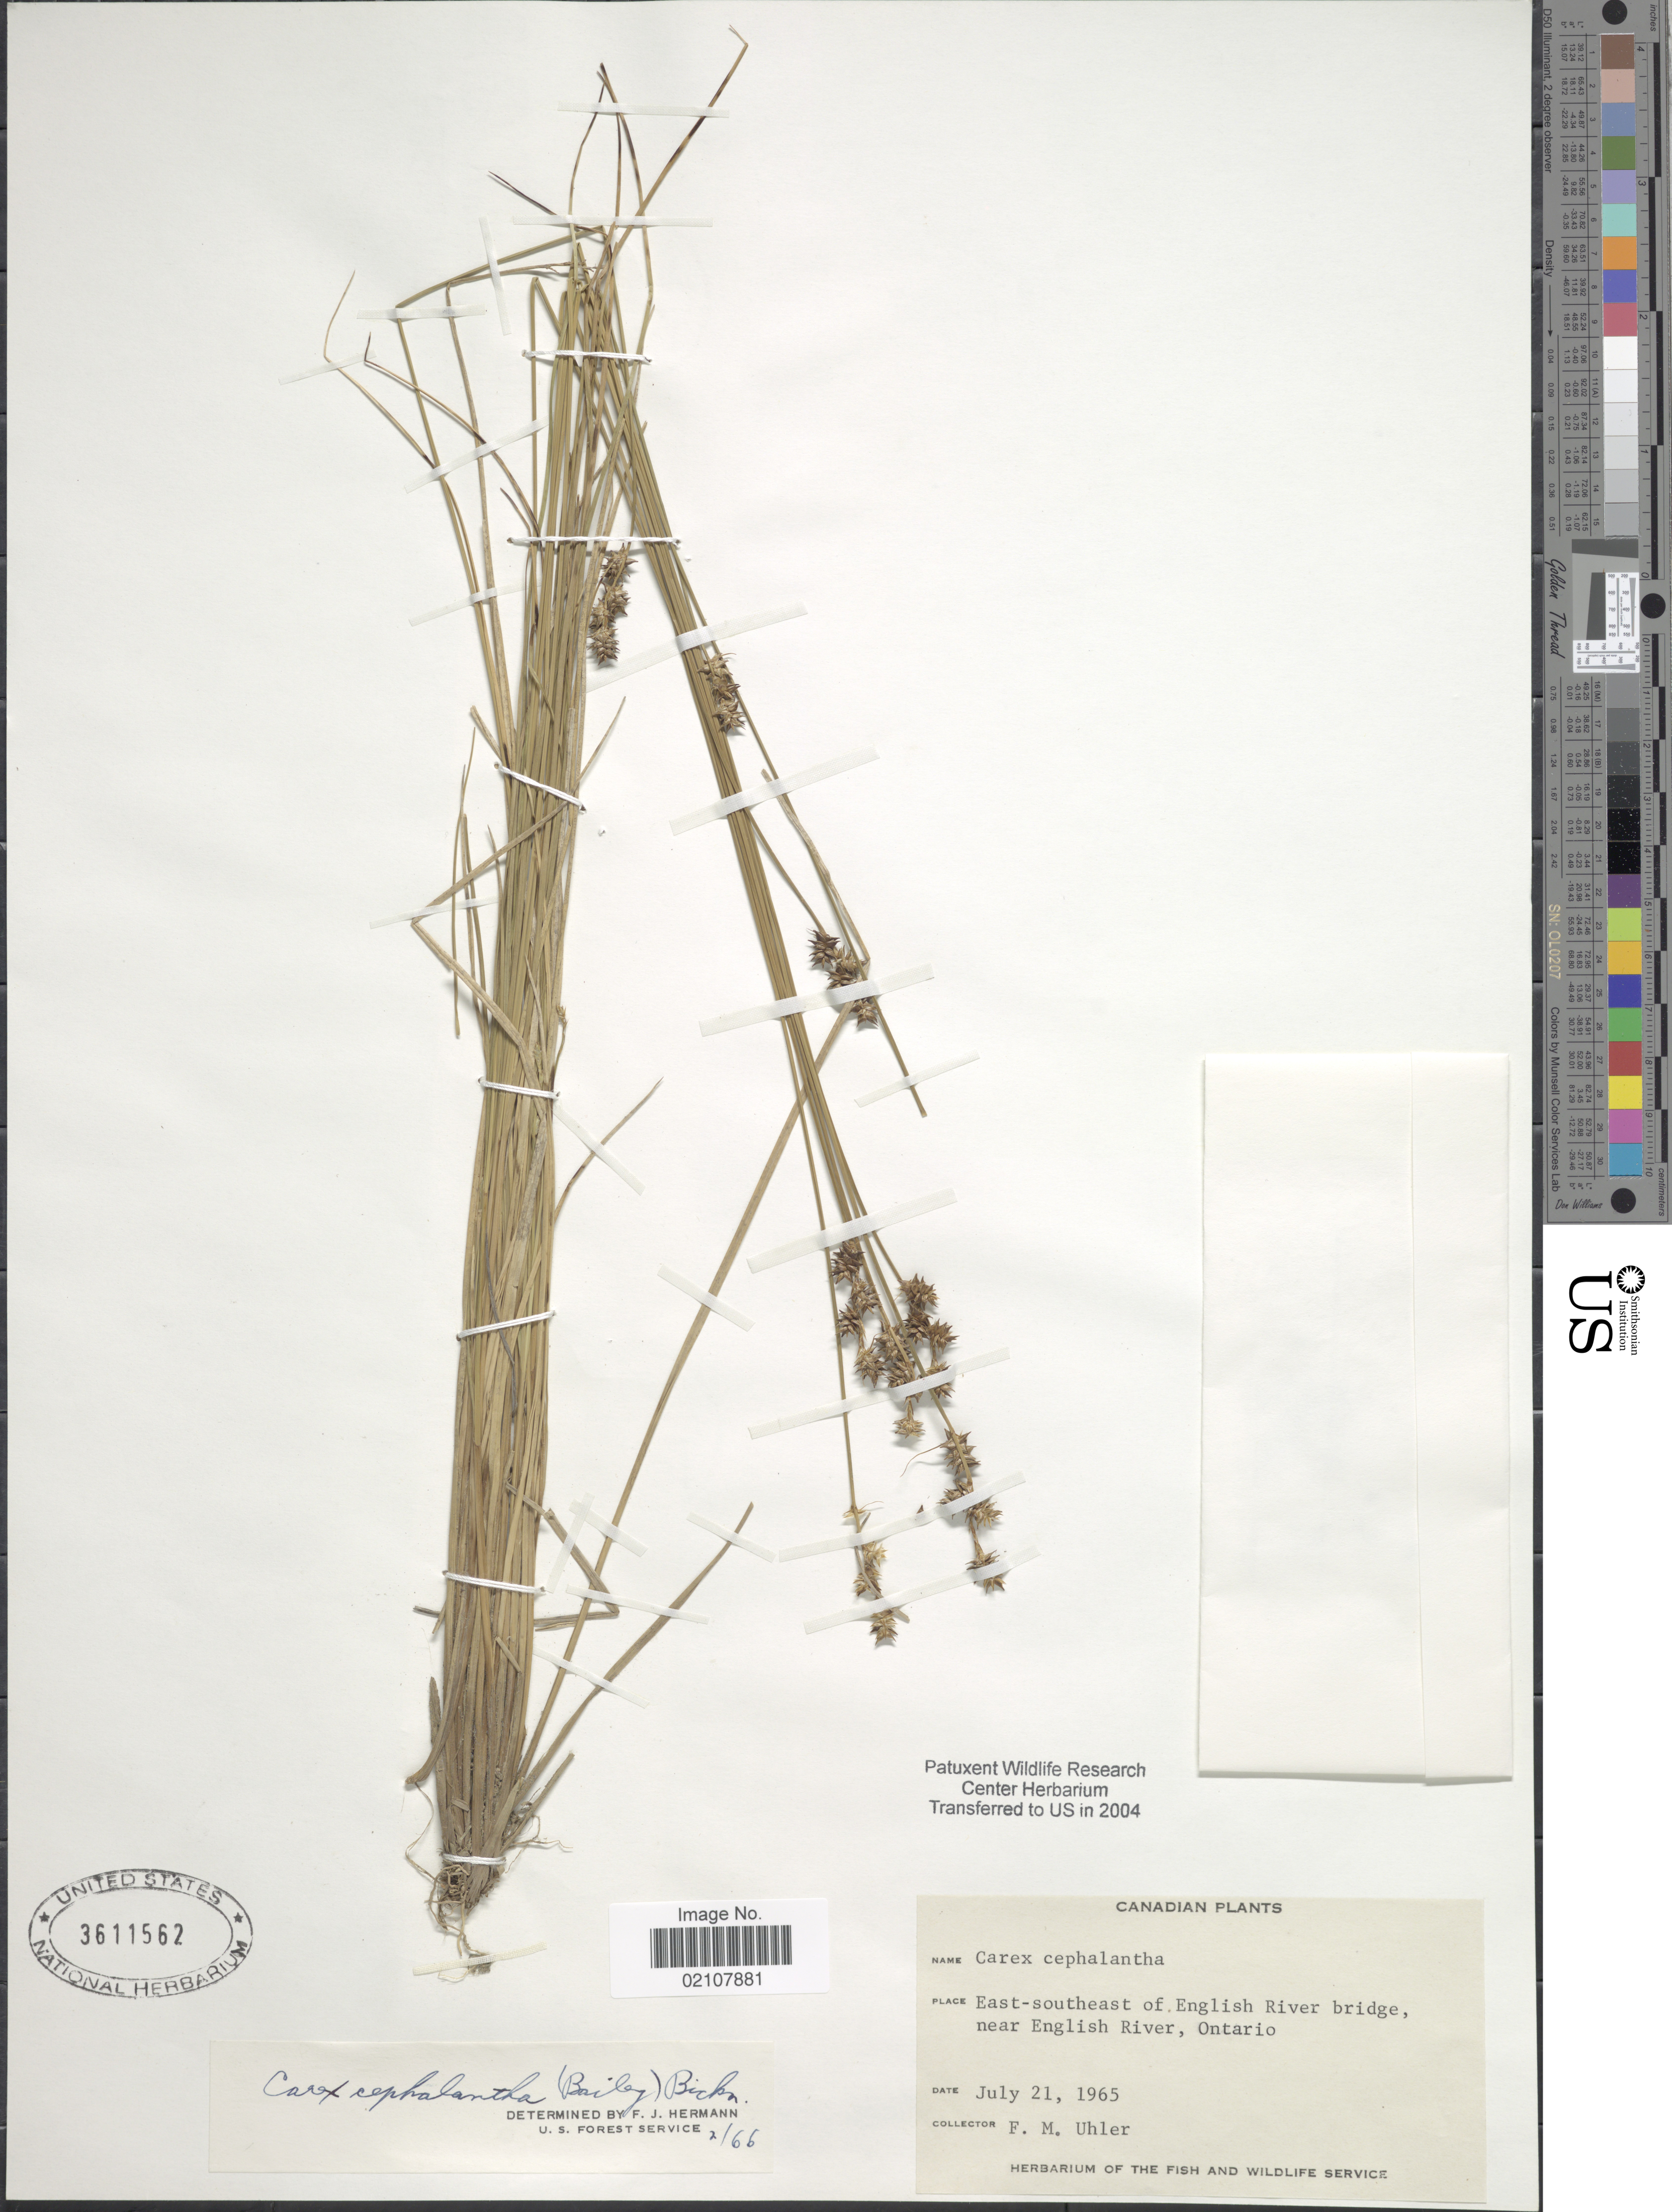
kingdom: Plantae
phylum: Tracheophyta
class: Liliopsida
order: Poales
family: Cyperaceae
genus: Carex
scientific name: Carex echinata subsp. echinata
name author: Murray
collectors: F. M. Uhler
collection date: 1965-07-21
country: Canada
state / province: Ontario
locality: East-southeast of English River bridge, near English River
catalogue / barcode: US 3611562